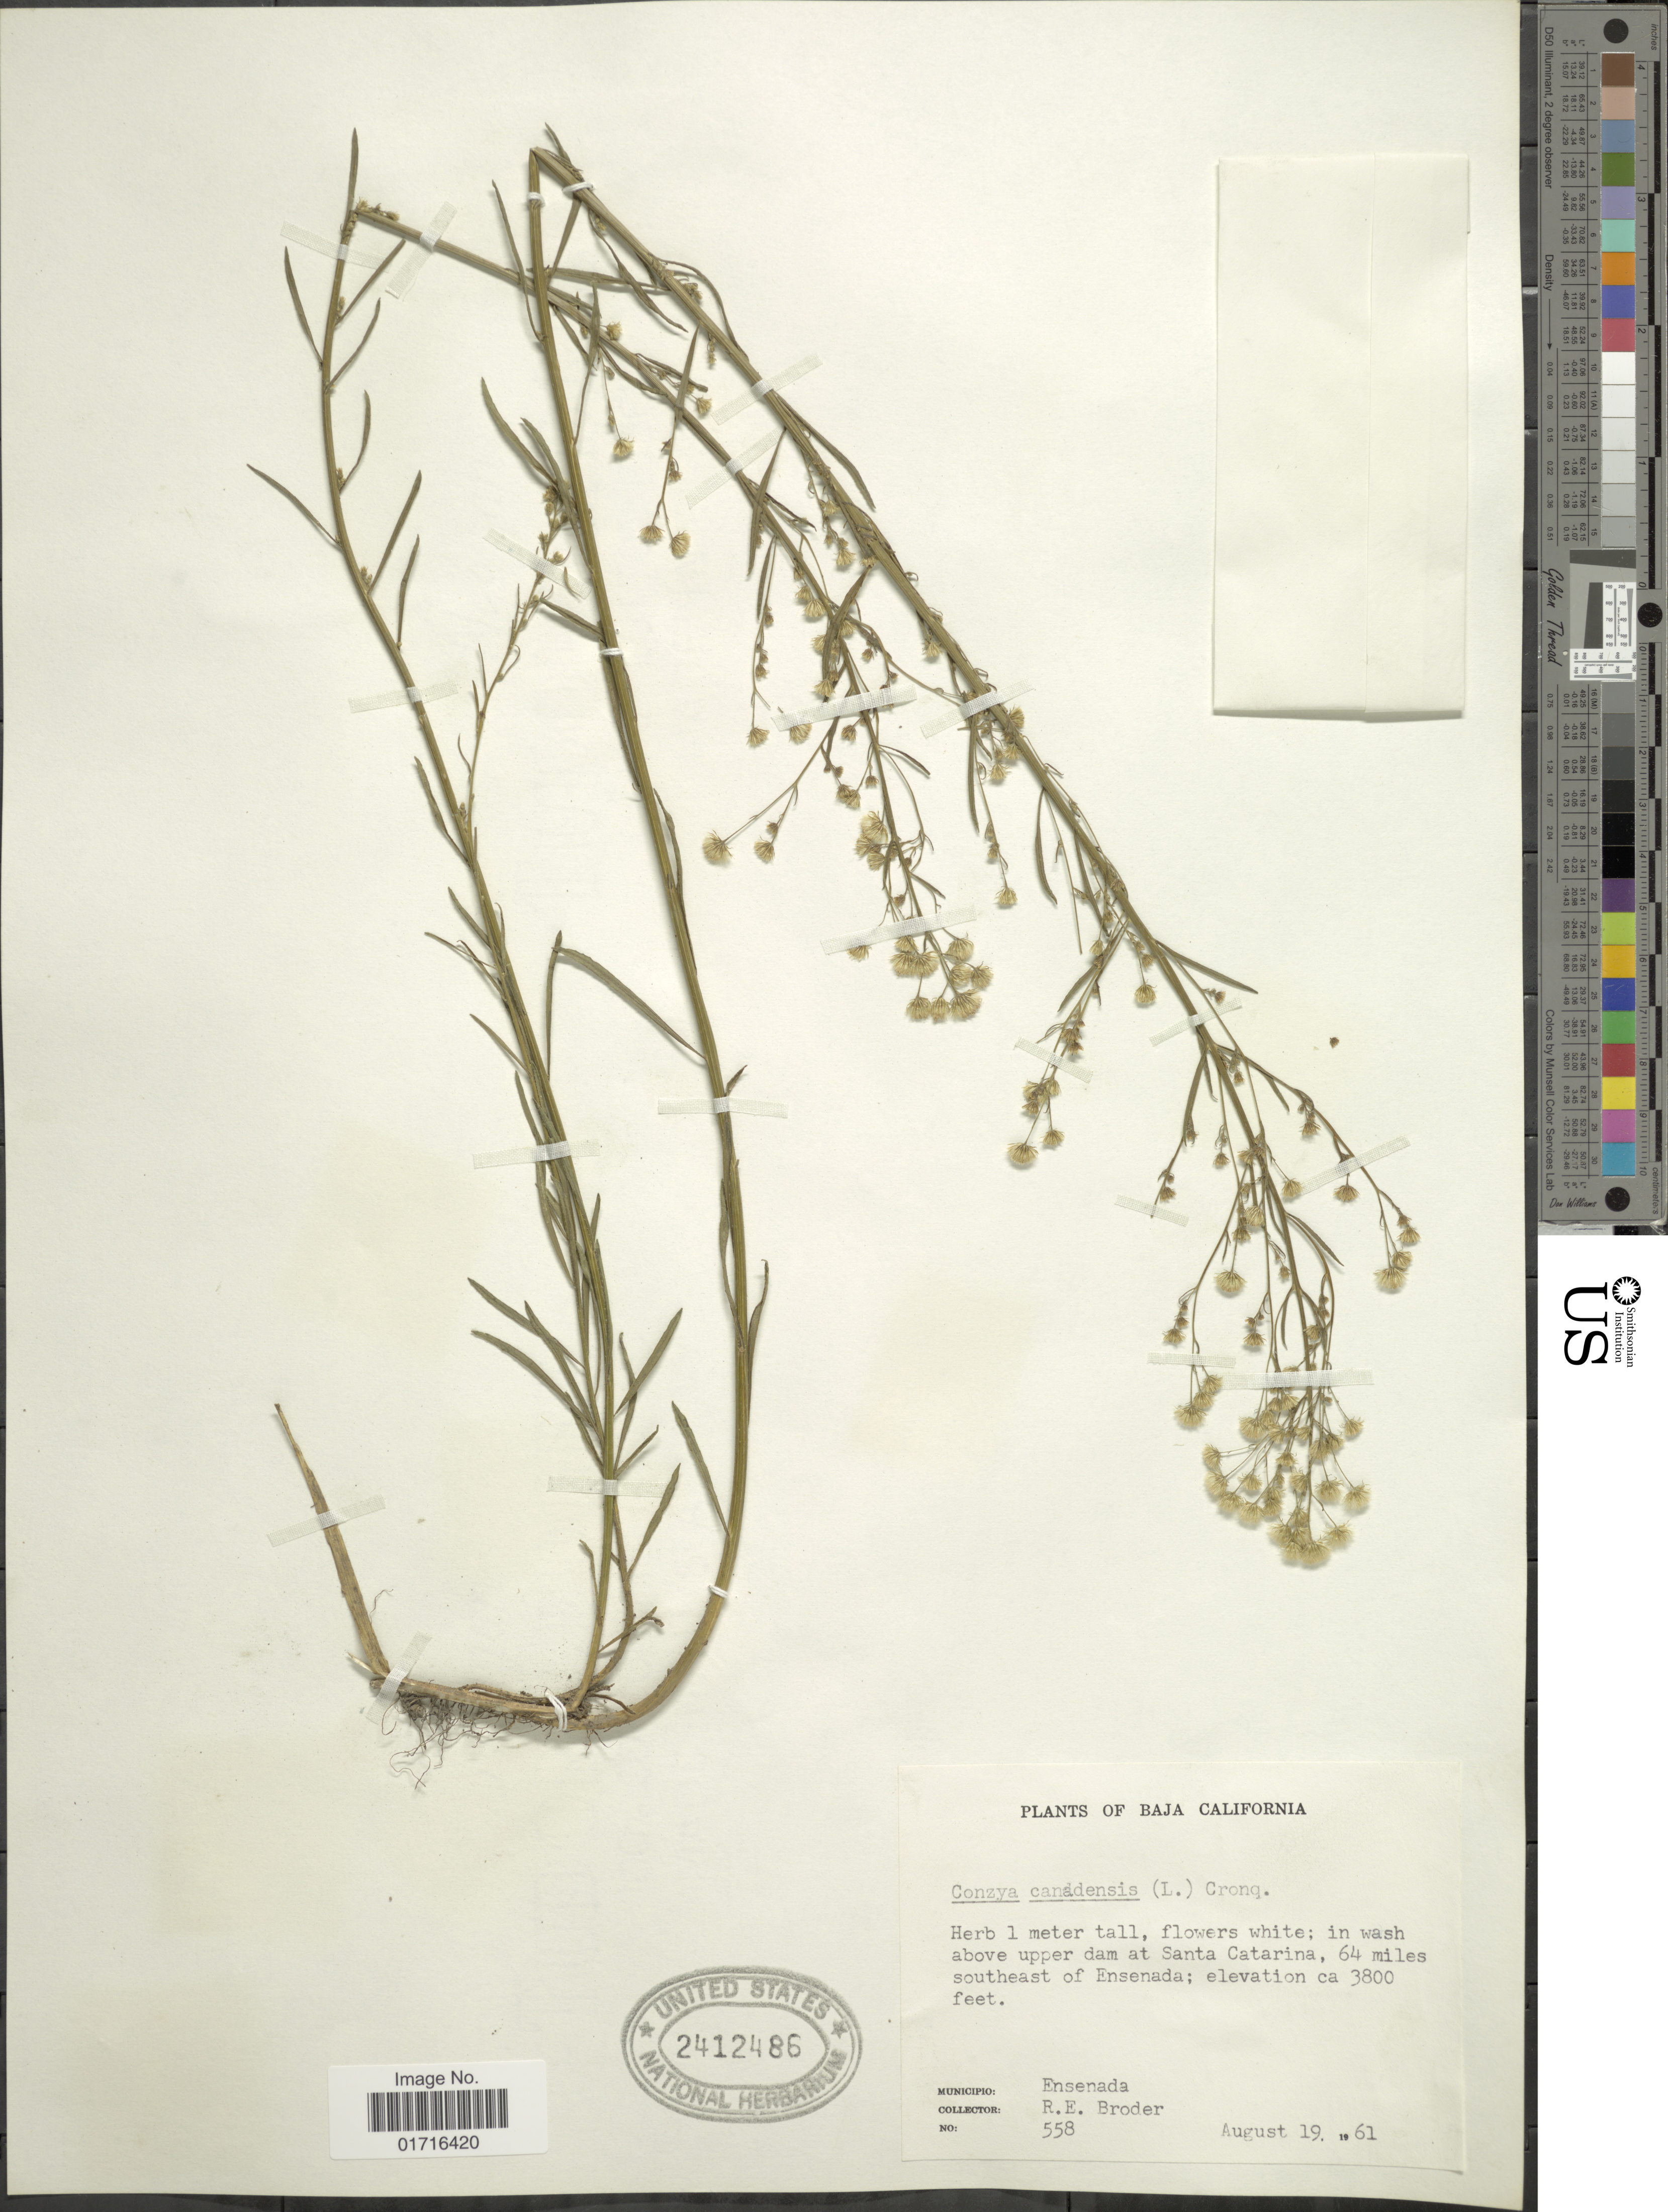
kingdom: Plantae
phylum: Tracheophyta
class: Magnoliopsida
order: Asterales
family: Asteraceae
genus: Conyza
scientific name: Conyza canadensis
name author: (L.) Cronq.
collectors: R. Broder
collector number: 558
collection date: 1961-08-19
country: Mexico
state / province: Baja California Norte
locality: In wash above upper dam at Santa Catarina, 64 miles southeast of Ensenada, Muncipio: Ensenada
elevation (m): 1158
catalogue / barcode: US 2412486